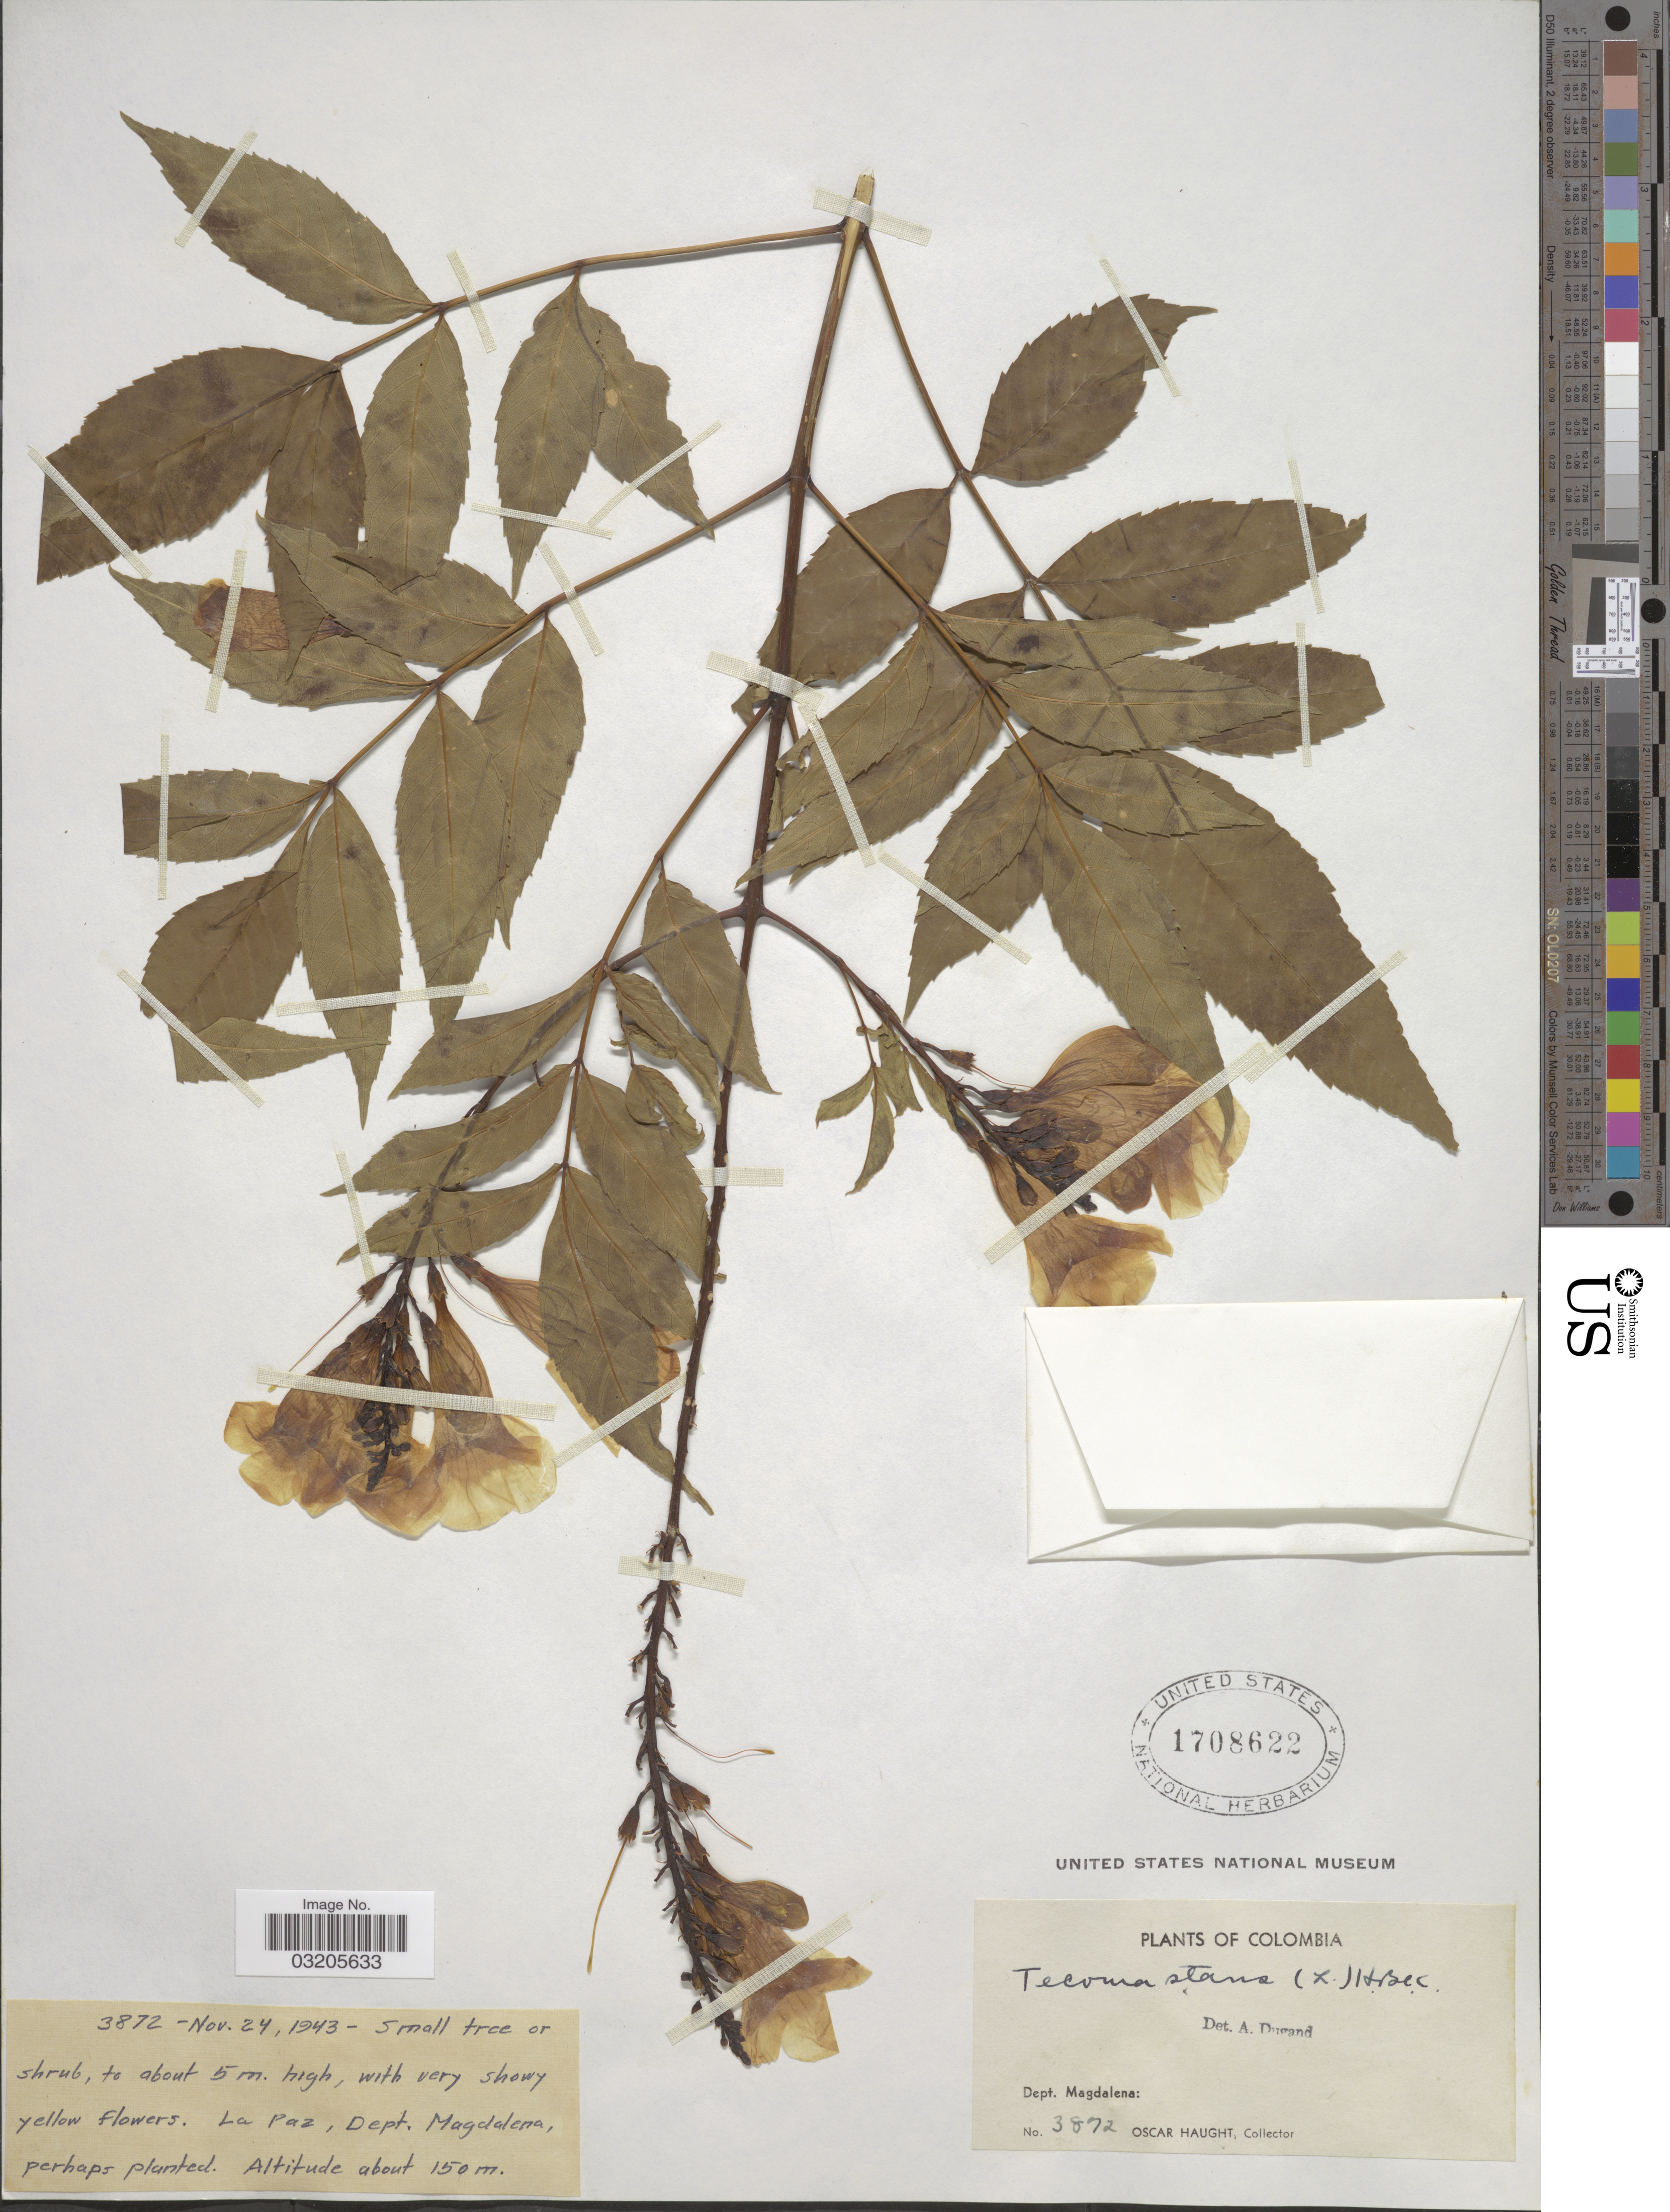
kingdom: Plantae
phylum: Tracheophyta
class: Magnoliopsida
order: Lamiales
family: Bignoniaceae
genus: Tecoma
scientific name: Tecoma stans var. stans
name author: (L.) Juss. ex Kunth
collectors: O. L. Haught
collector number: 3872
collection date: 1943-11-24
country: Colombia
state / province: Magdalena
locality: La Paz, Dept. Magdalena.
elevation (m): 150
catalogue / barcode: US 1908622